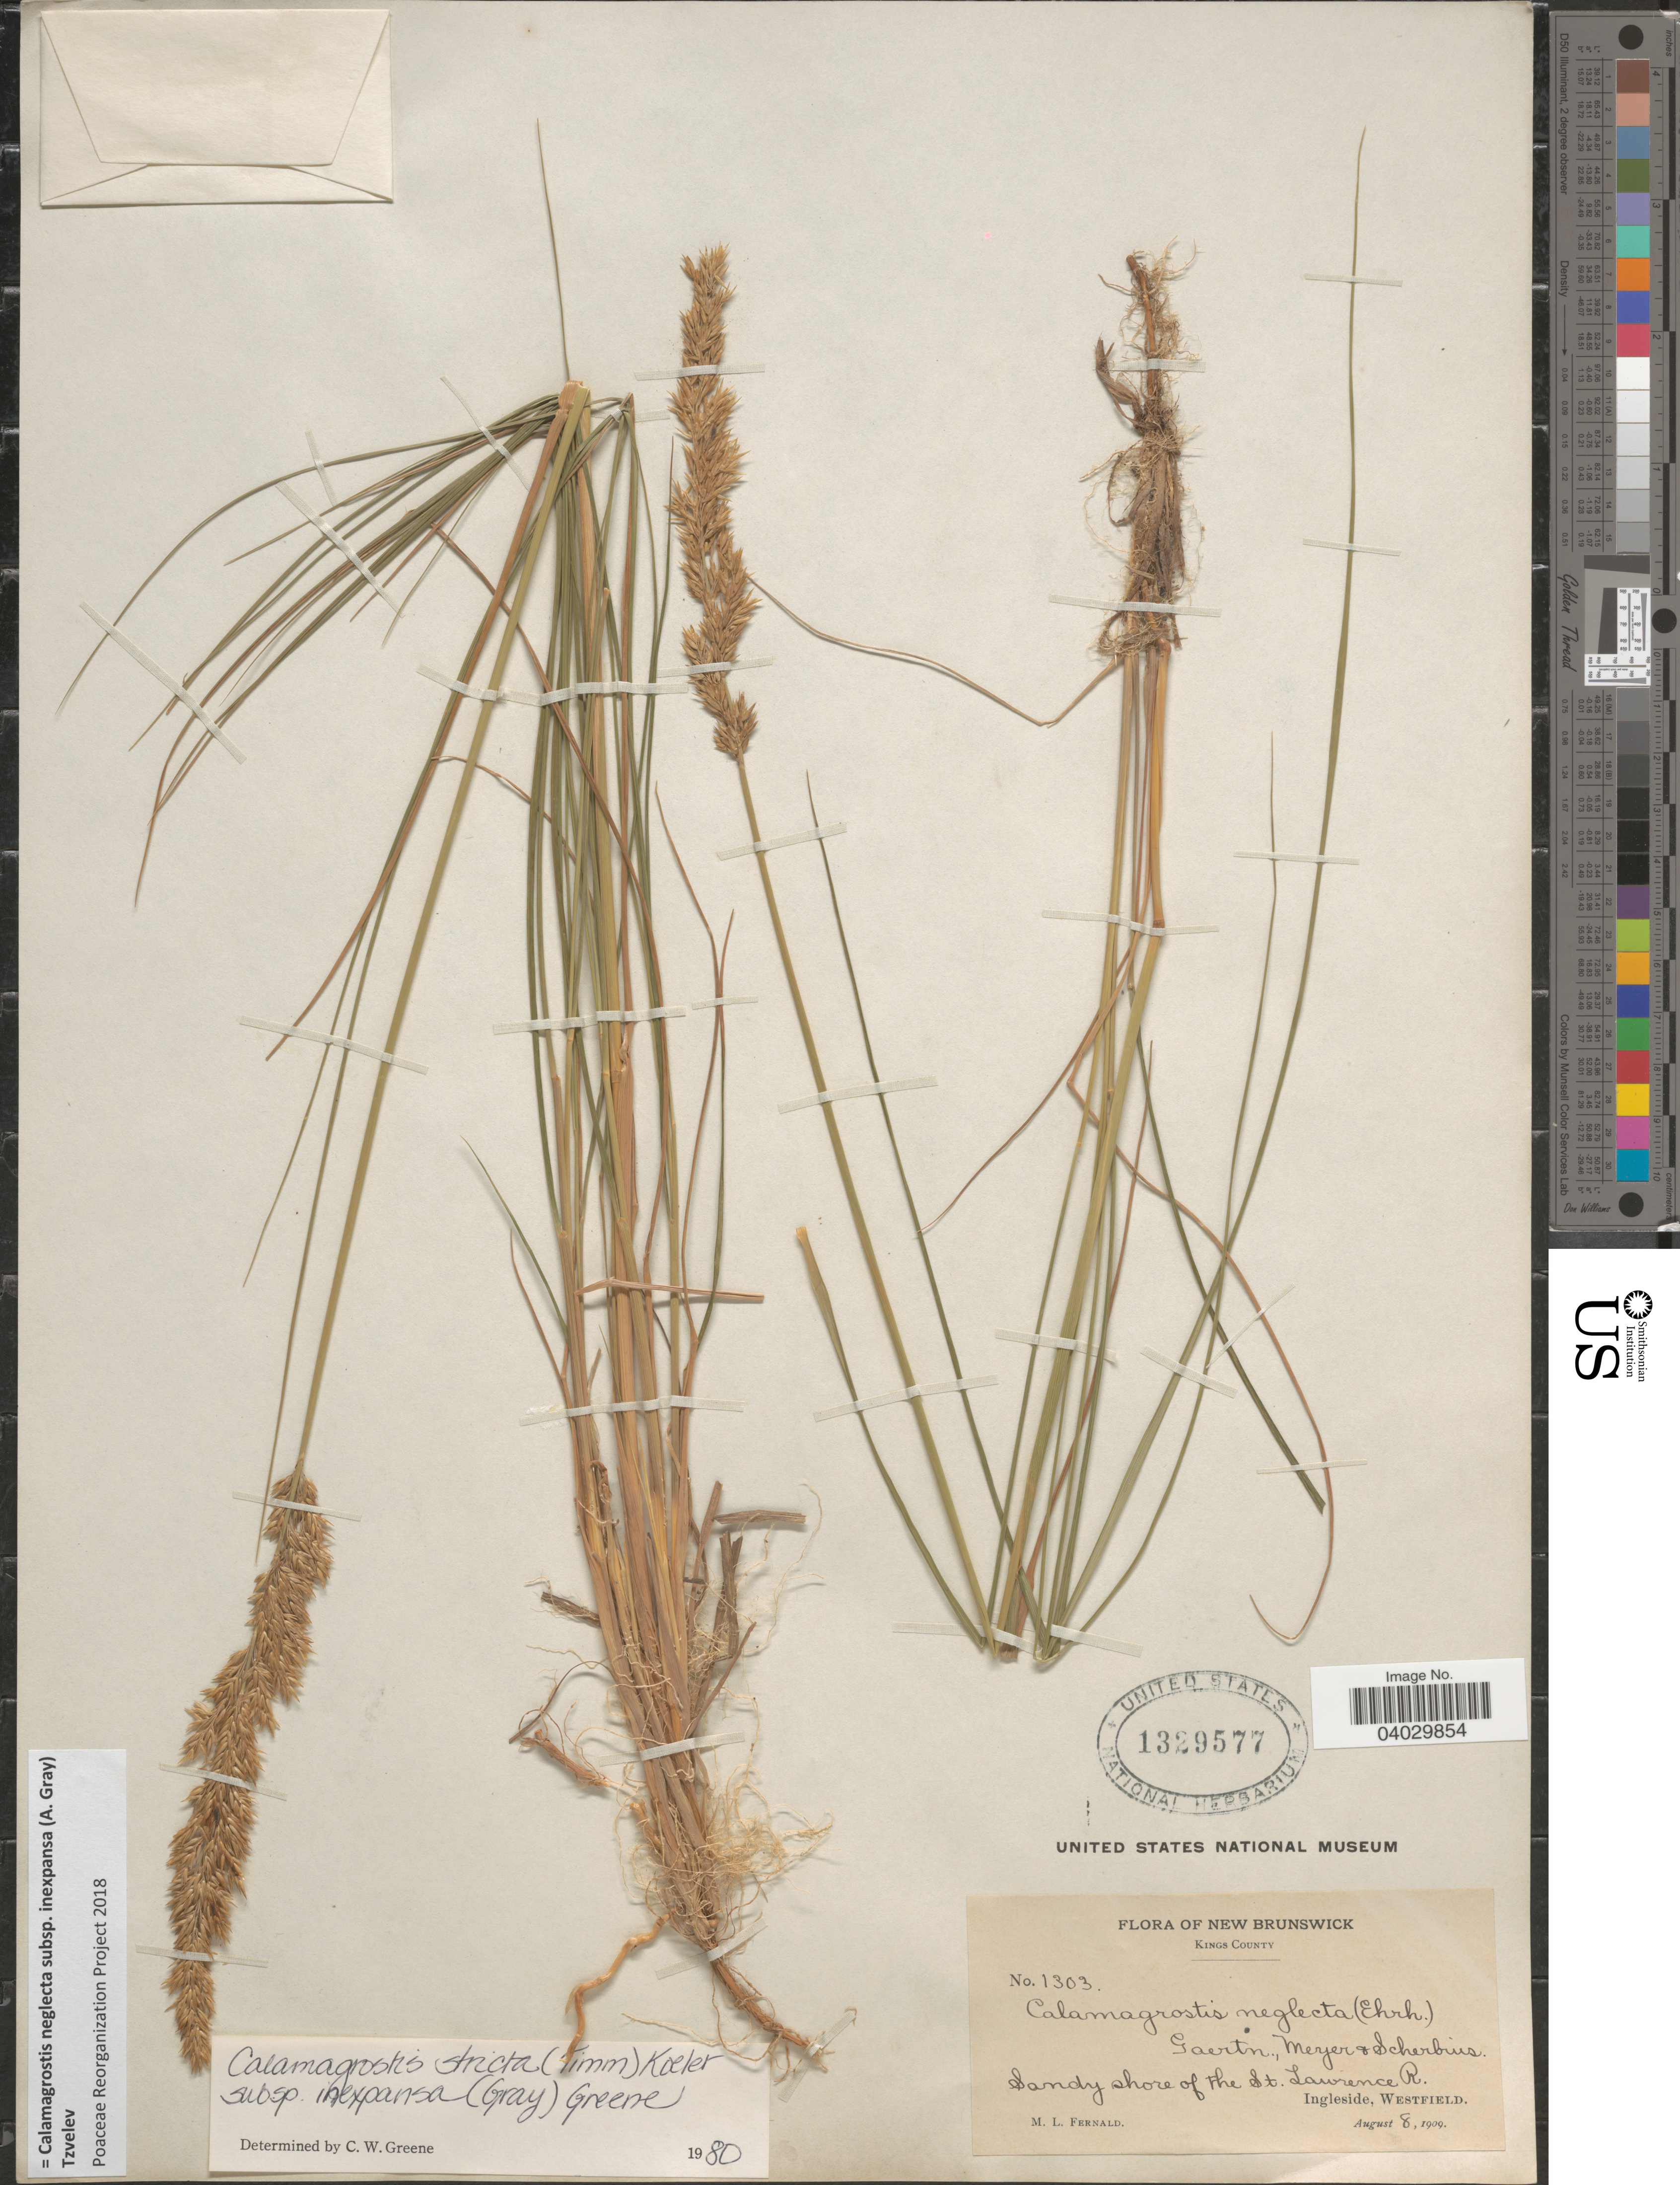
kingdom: Plantae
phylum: Tracheophyta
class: Liliopsida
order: Poales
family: Poaceae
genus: Calamagrostis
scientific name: Calamagrostis neglecta subsp. inexpansa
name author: (A. Gray) Tzvelev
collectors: M. L. Fernald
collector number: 1303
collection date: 1909-08-08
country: Canada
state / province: New Brunswick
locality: Kings County. Sandy shore of the St. Lawrence R. Ingleside, Westfield.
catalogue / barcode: US 1329577